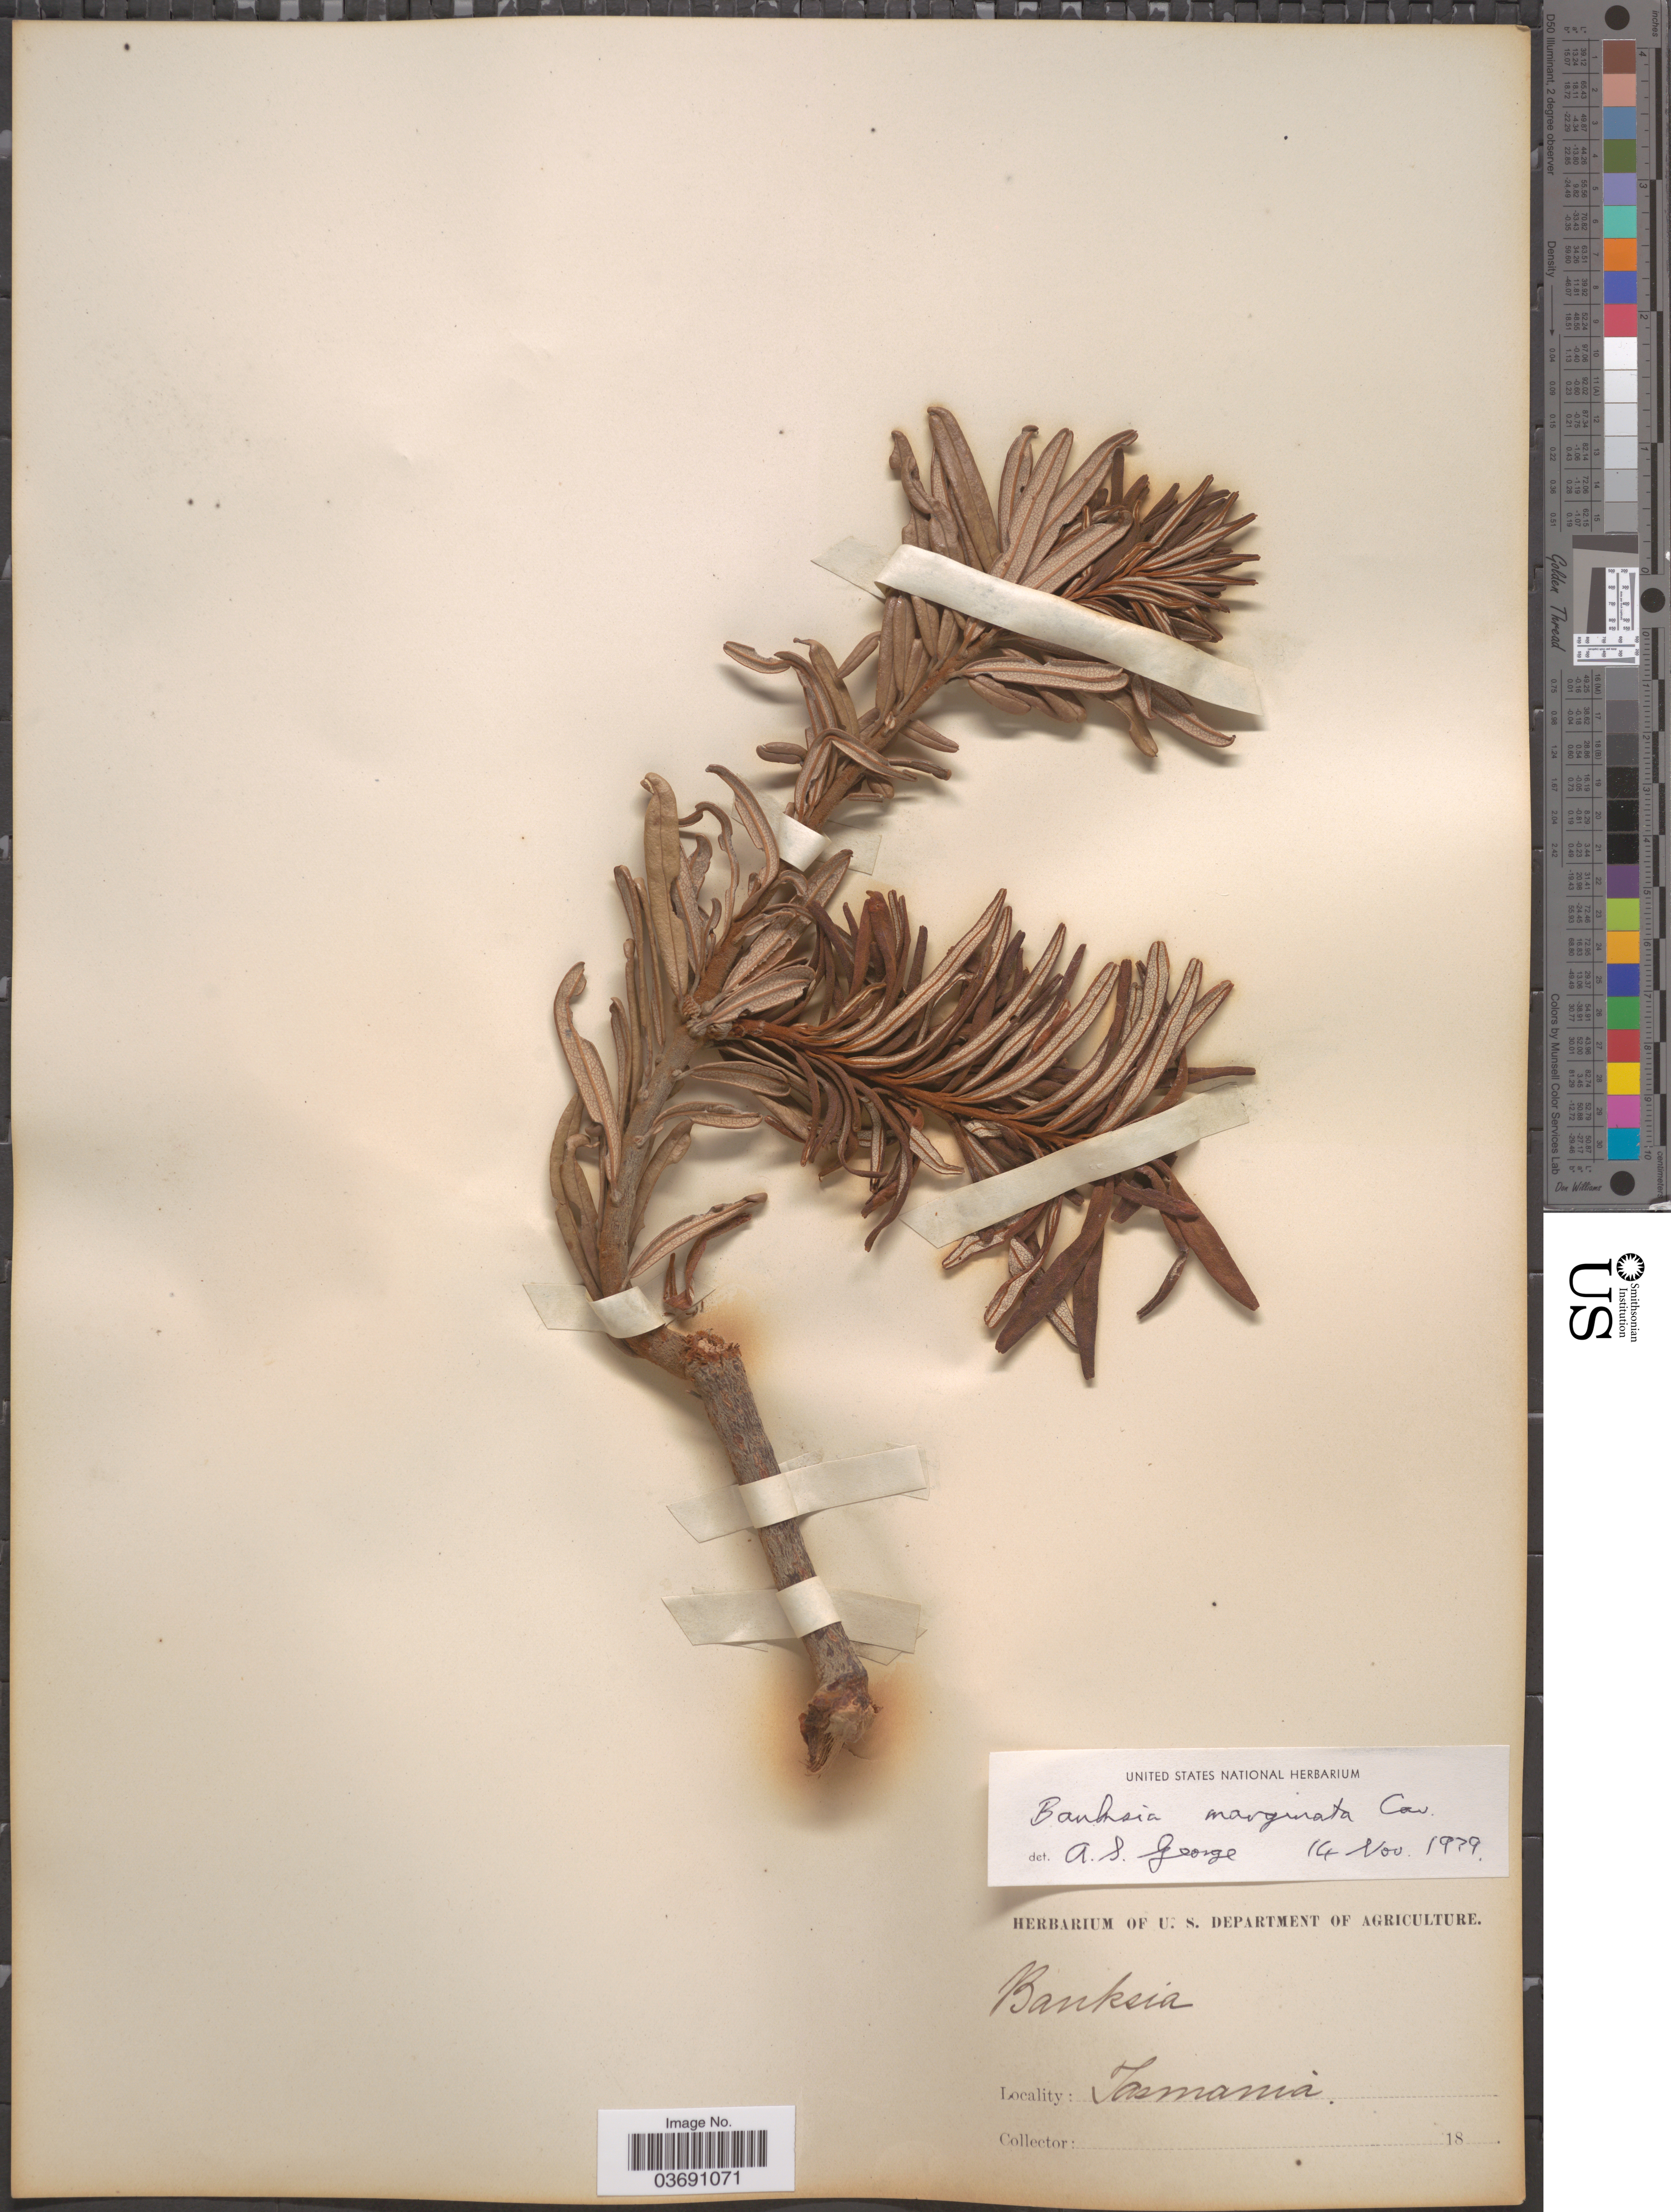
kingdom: Plantae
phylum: Tracheophyta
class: Magnoliopsida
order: Proteales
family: Proteaceae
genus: Banksia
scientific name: Banksia marginata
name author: Cav.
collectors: ex herb. U. S. Department of Agriculture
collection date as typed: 18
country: Australia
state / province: Tasmania